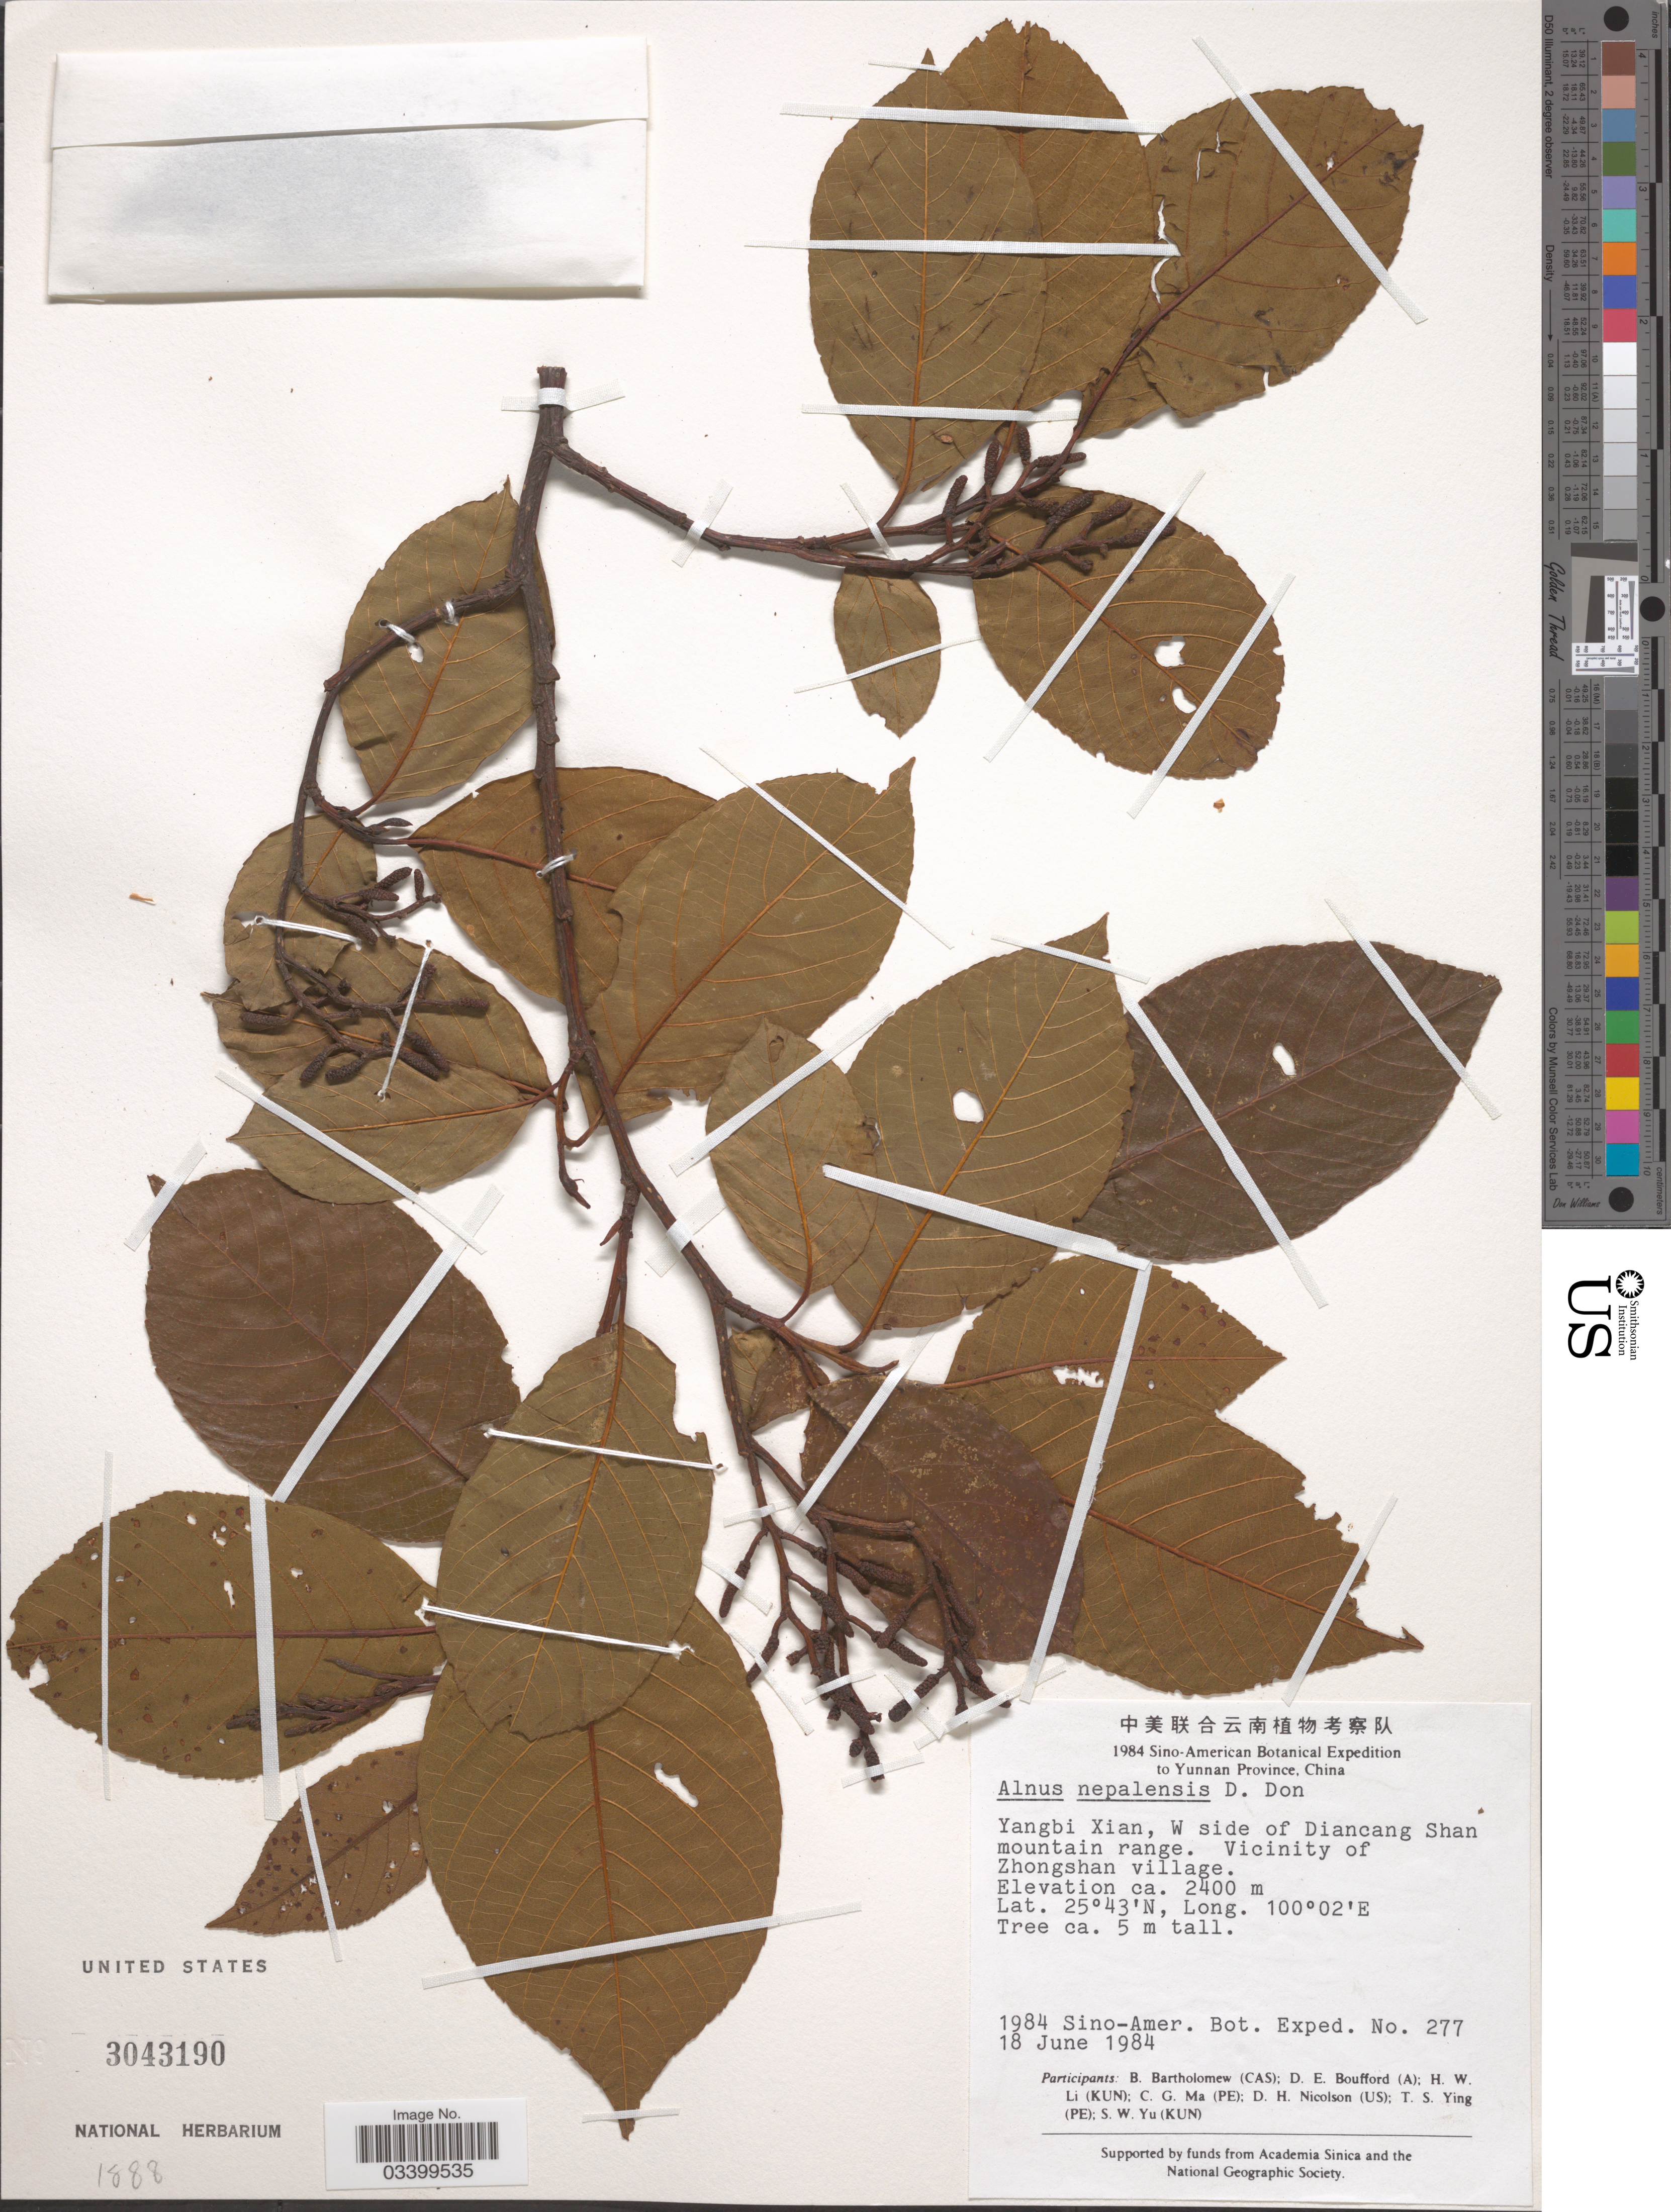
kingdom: Plantae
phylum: Tracheophyta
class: Magnoliopsida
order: Fagales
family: Betulaceae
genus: Alnus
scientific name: Alnus nepalensis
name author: D. Don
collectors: B. Bartholomew, D. E. Boufford, H. W. Li, C. Ma & et al.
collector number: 277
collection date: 1984-06-18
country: China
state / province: Yunnan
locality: Yangbi Xian, W side of Diancang Shan mountain range. Vicinity of Zhongshan village.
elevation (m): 2400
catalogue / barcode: US 3043190